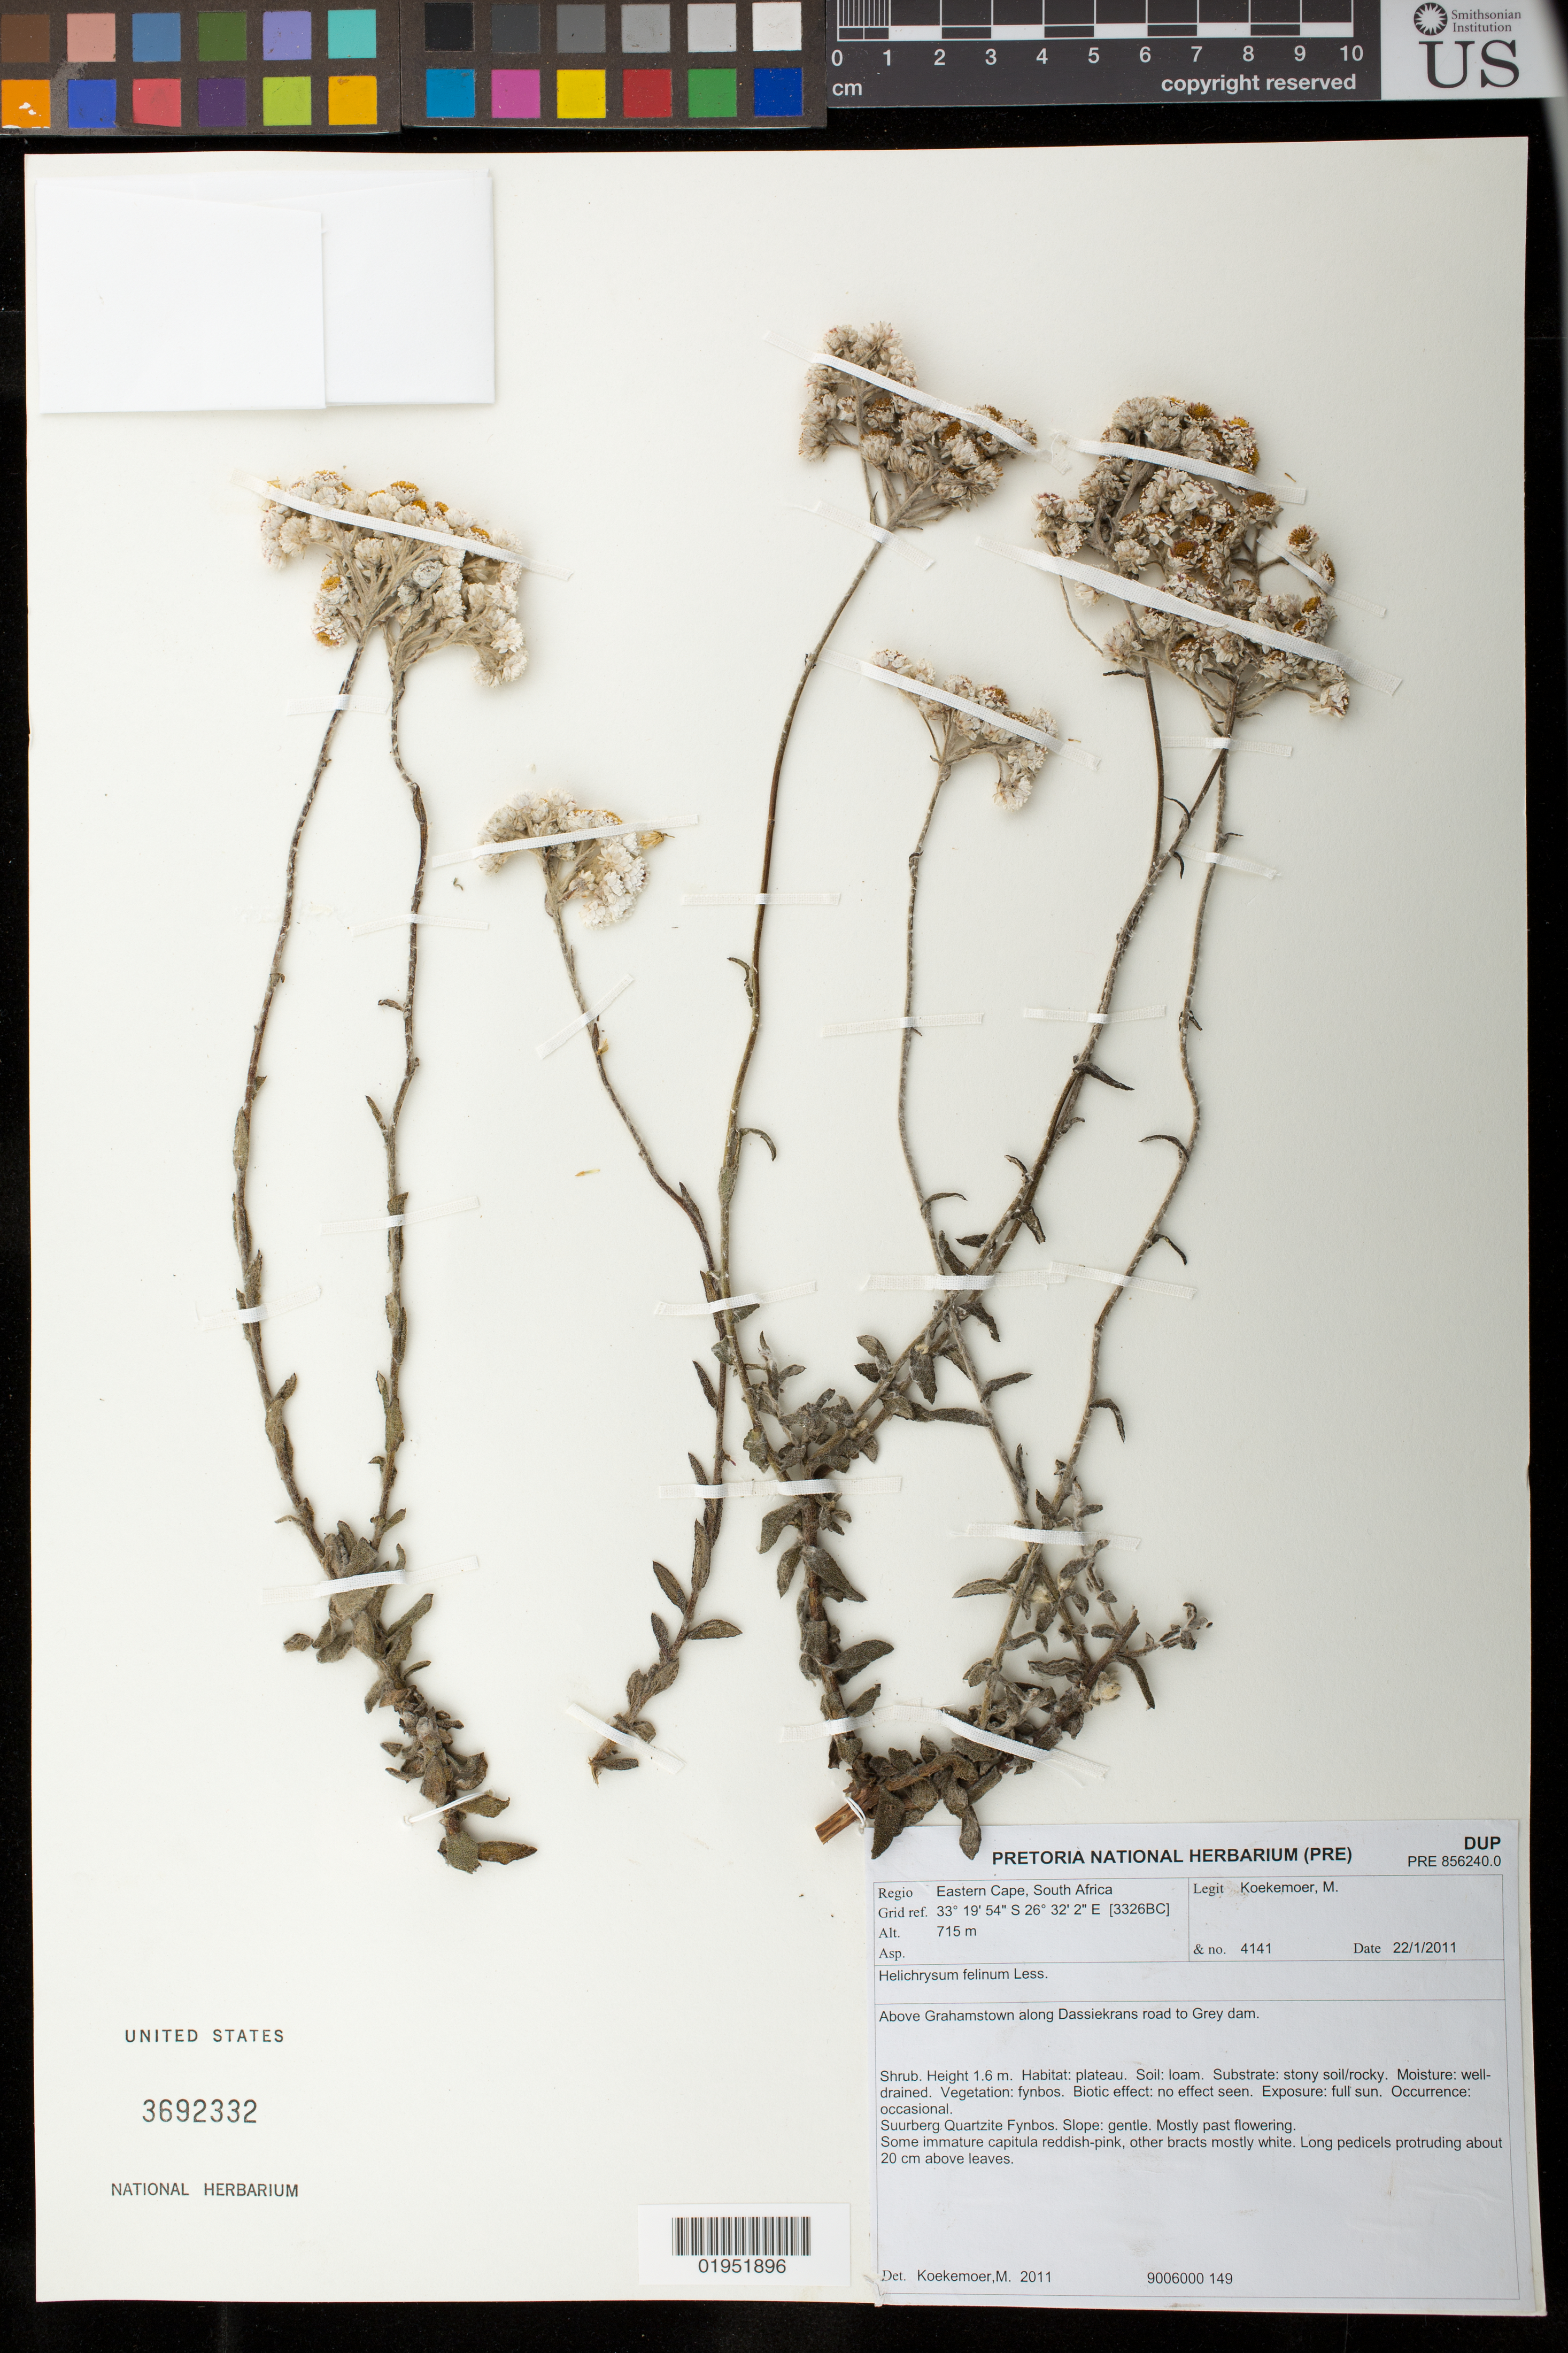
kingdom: Plantae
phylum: Tracheophyta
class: Magnoliopsida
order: Asterales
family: Asteraceae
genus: Helichrysum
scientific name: Helichrysum felinum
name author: Less.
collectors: M. Koekemoer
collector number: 4141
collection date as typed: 22 Jan 2011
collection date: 2011-01-22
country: South Africa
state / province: Eastern Cape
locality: Near Grahamstown at Jameson dam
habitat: Suurberg Quartzite Fynbos; loam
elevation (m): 648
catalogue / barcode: US 3692332